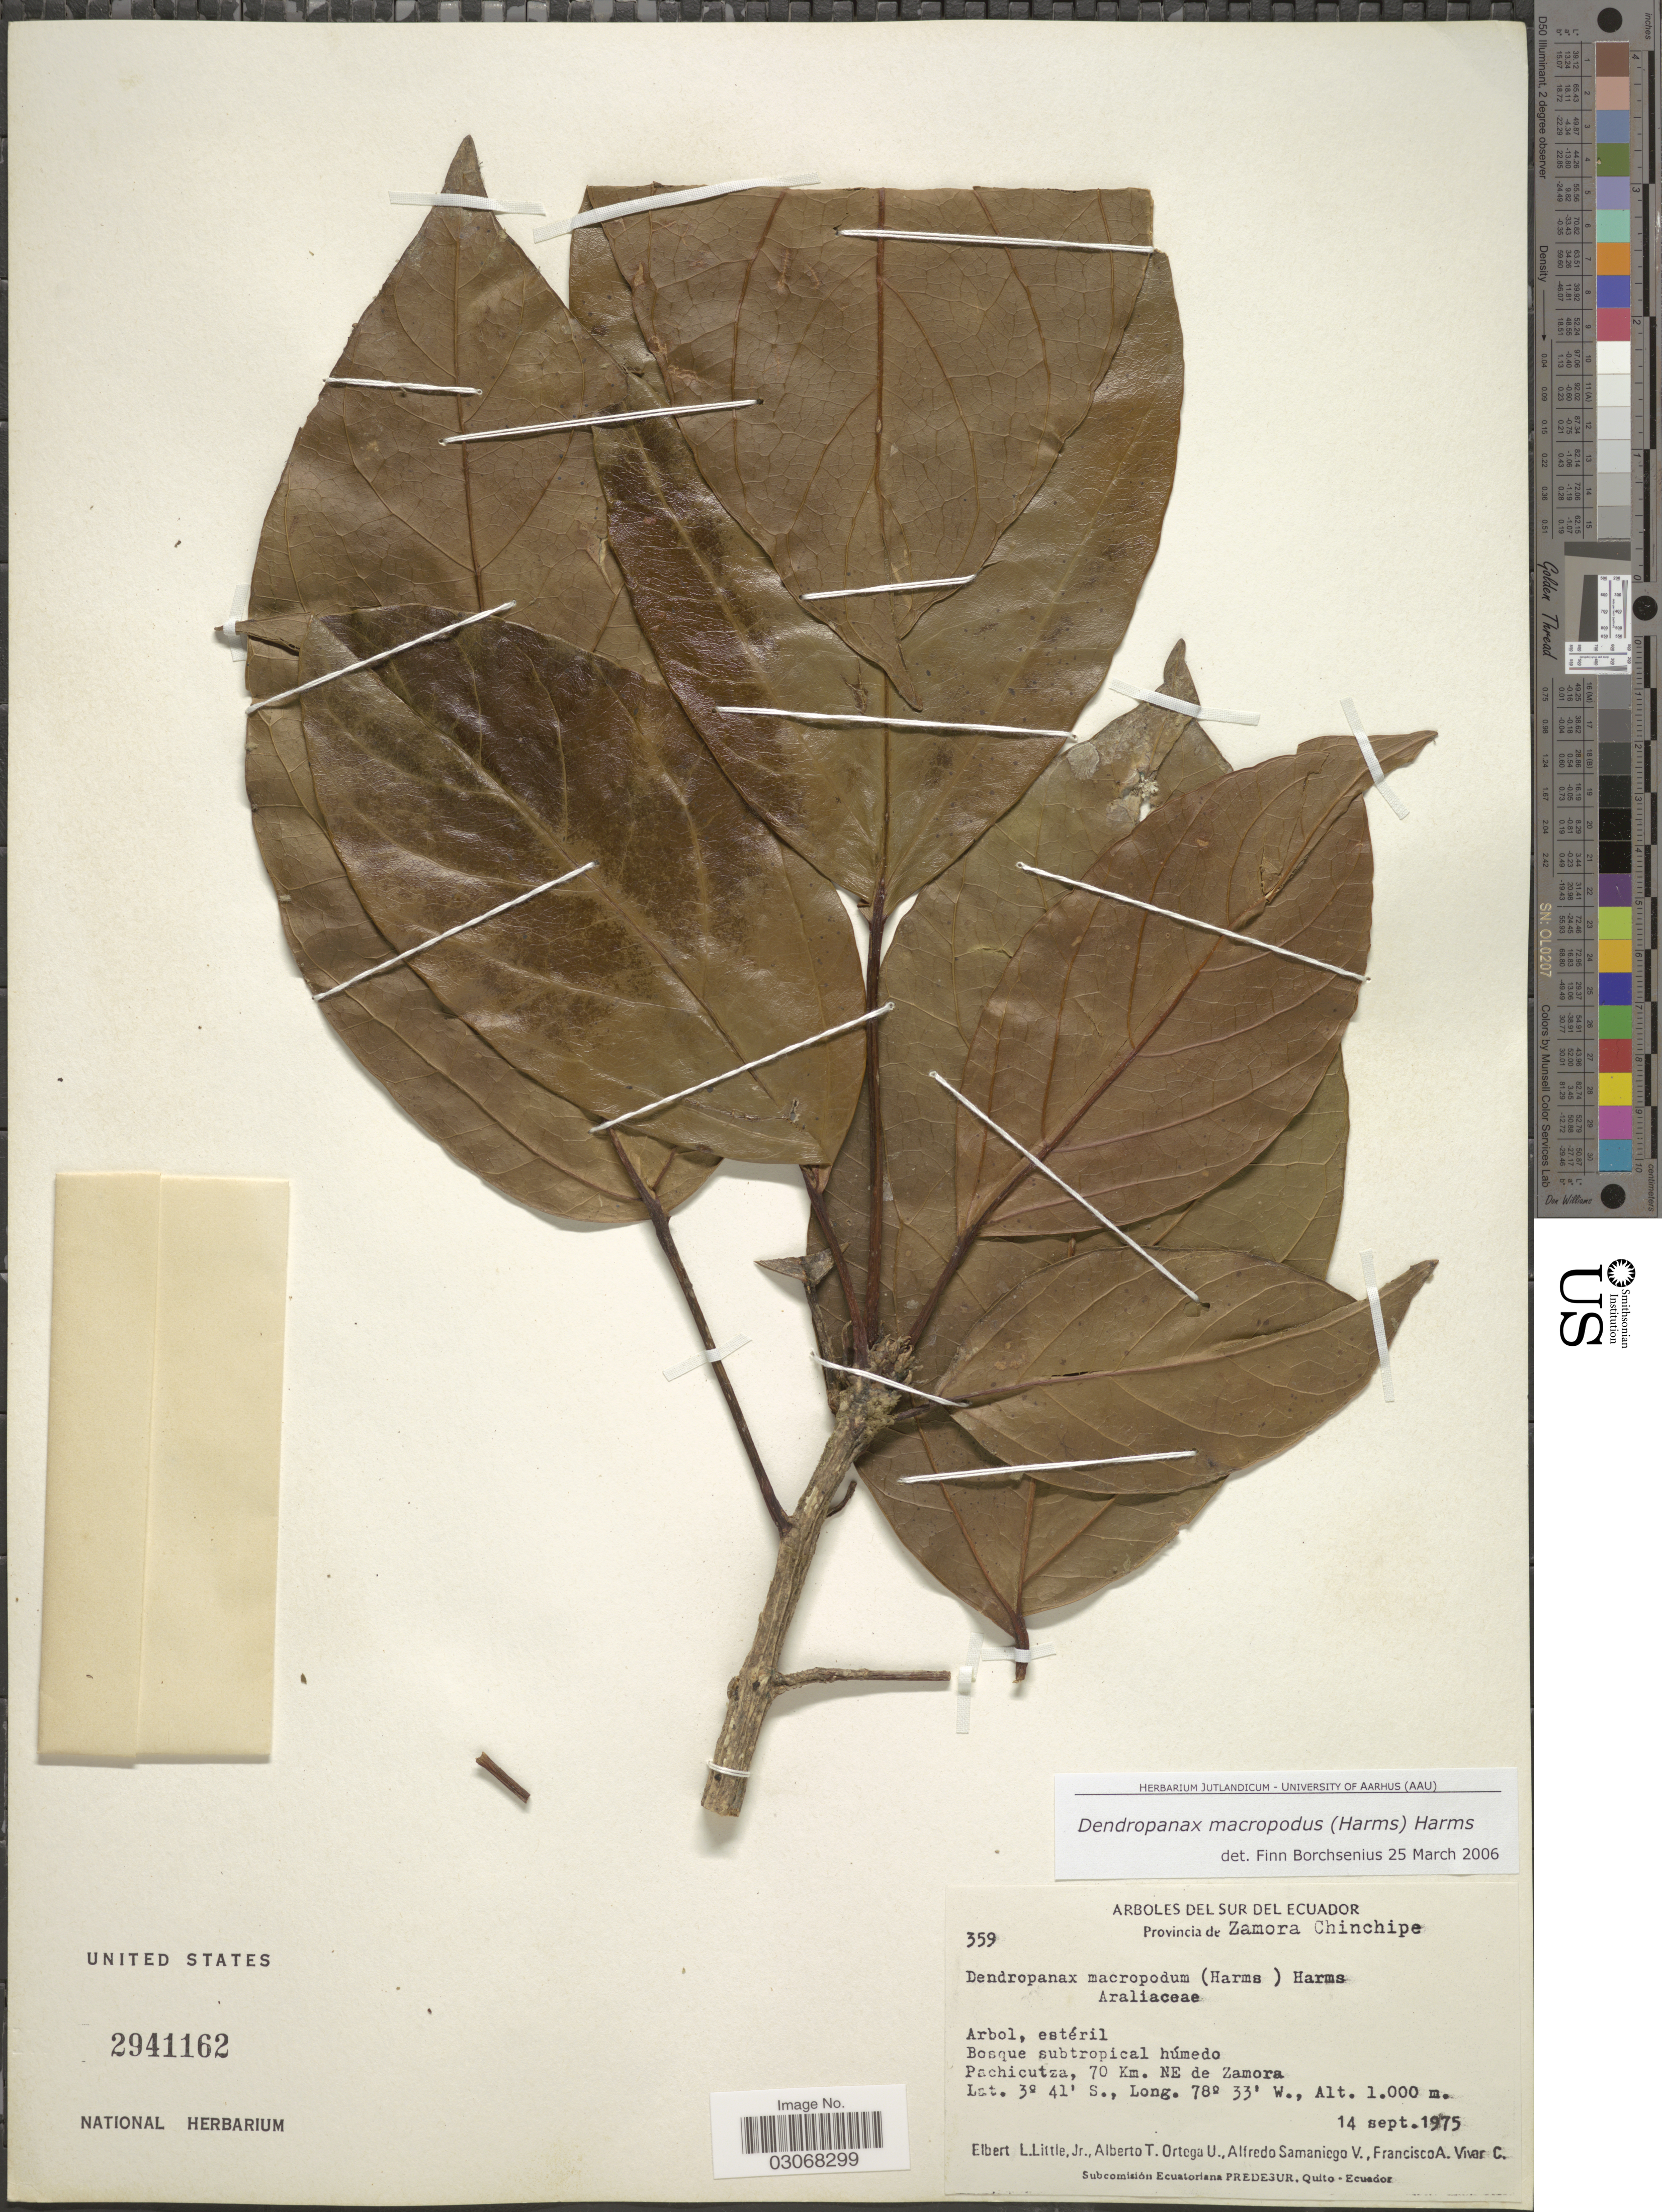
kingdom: Plantae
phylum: Tracheophyta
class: Magnoliopsida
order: Apiales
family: Araliaceae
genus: Dendropanax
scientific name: Dendropanax macropodus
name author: (Harms) Harms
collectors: E. L. Little, A. T. Ortega U., A. Samaniego & F. A. Vivar C.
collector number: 359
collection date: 1975-09-14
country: Ecuador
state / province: Zamora-Chinchipe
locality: Pachicutza, 70 Km. NE de Zamora.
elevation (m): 1000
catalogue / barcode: US 2941162